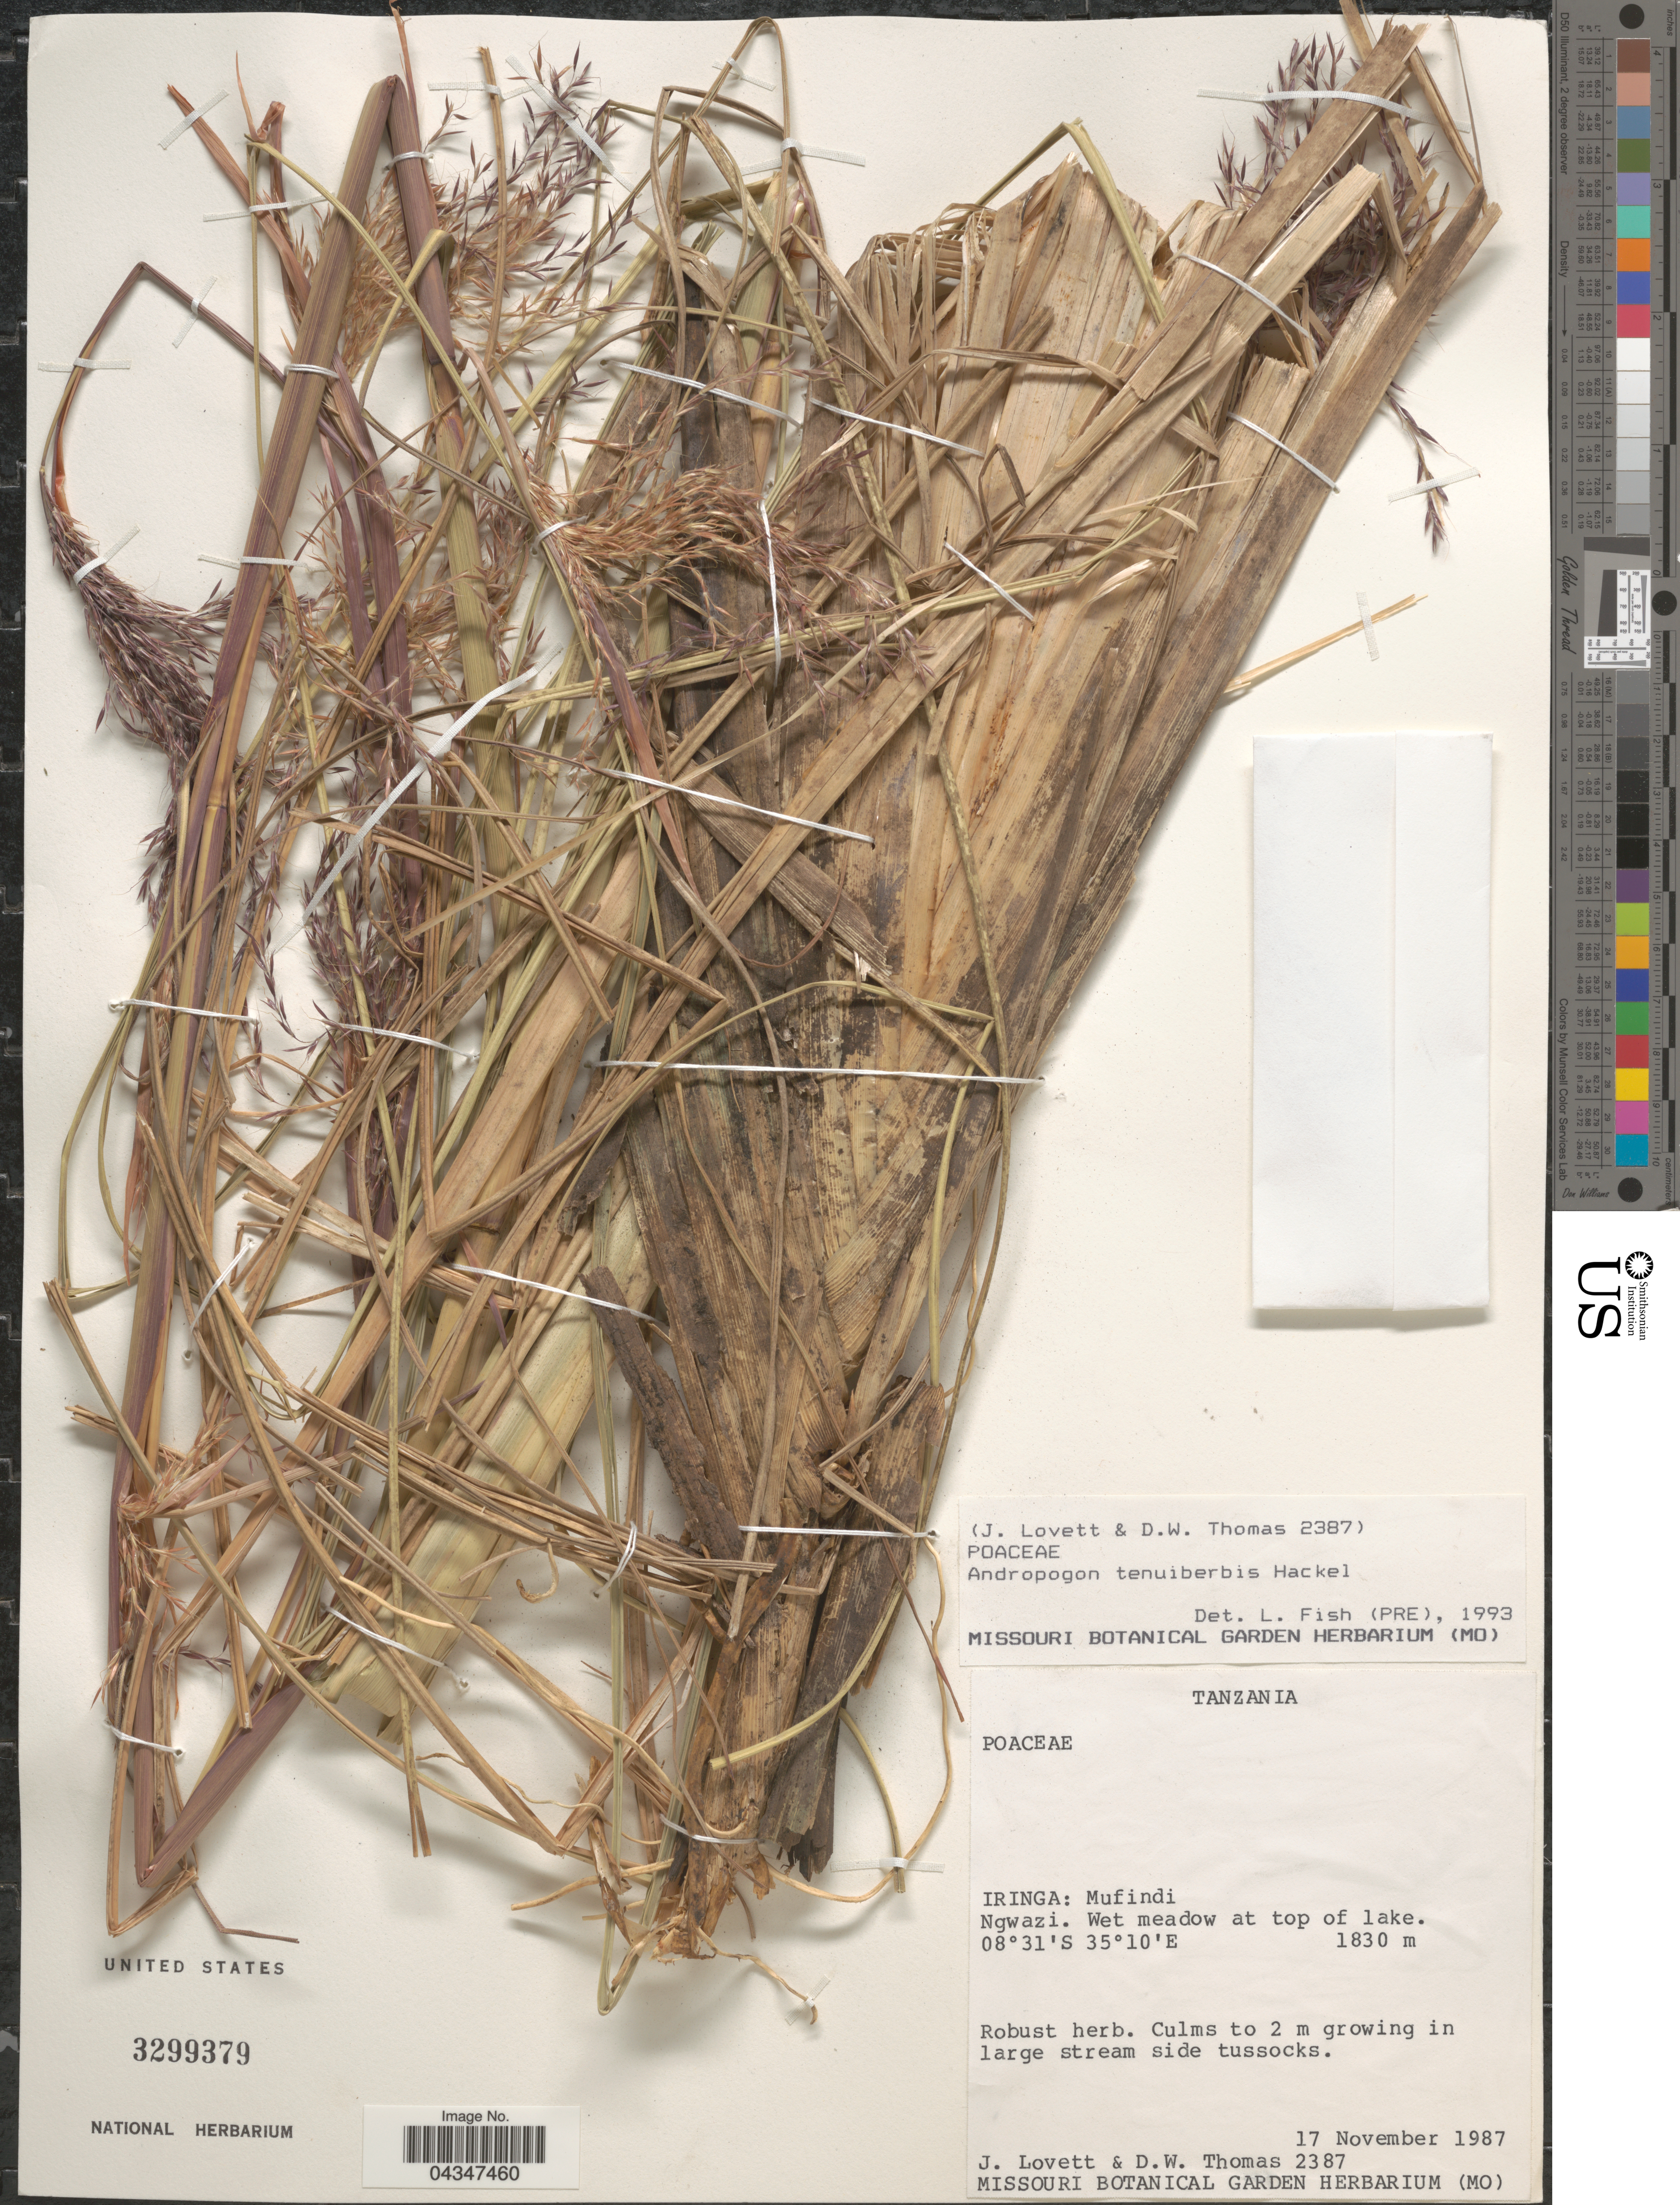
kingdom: Plantae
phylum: Tracheophyta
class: Liliopsida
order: Poales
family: Poaceae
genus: Andropogon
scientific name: Andropogon tenuiberbis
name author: Hack.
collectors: J. Lovett & D. W. Thomas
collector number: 2387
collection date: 1987-11-17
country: Tanzania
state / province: Iringa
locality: Mufindi. Ngwazi. Wet meadow at top of lake.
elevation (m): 1830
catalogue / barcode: US 3299379